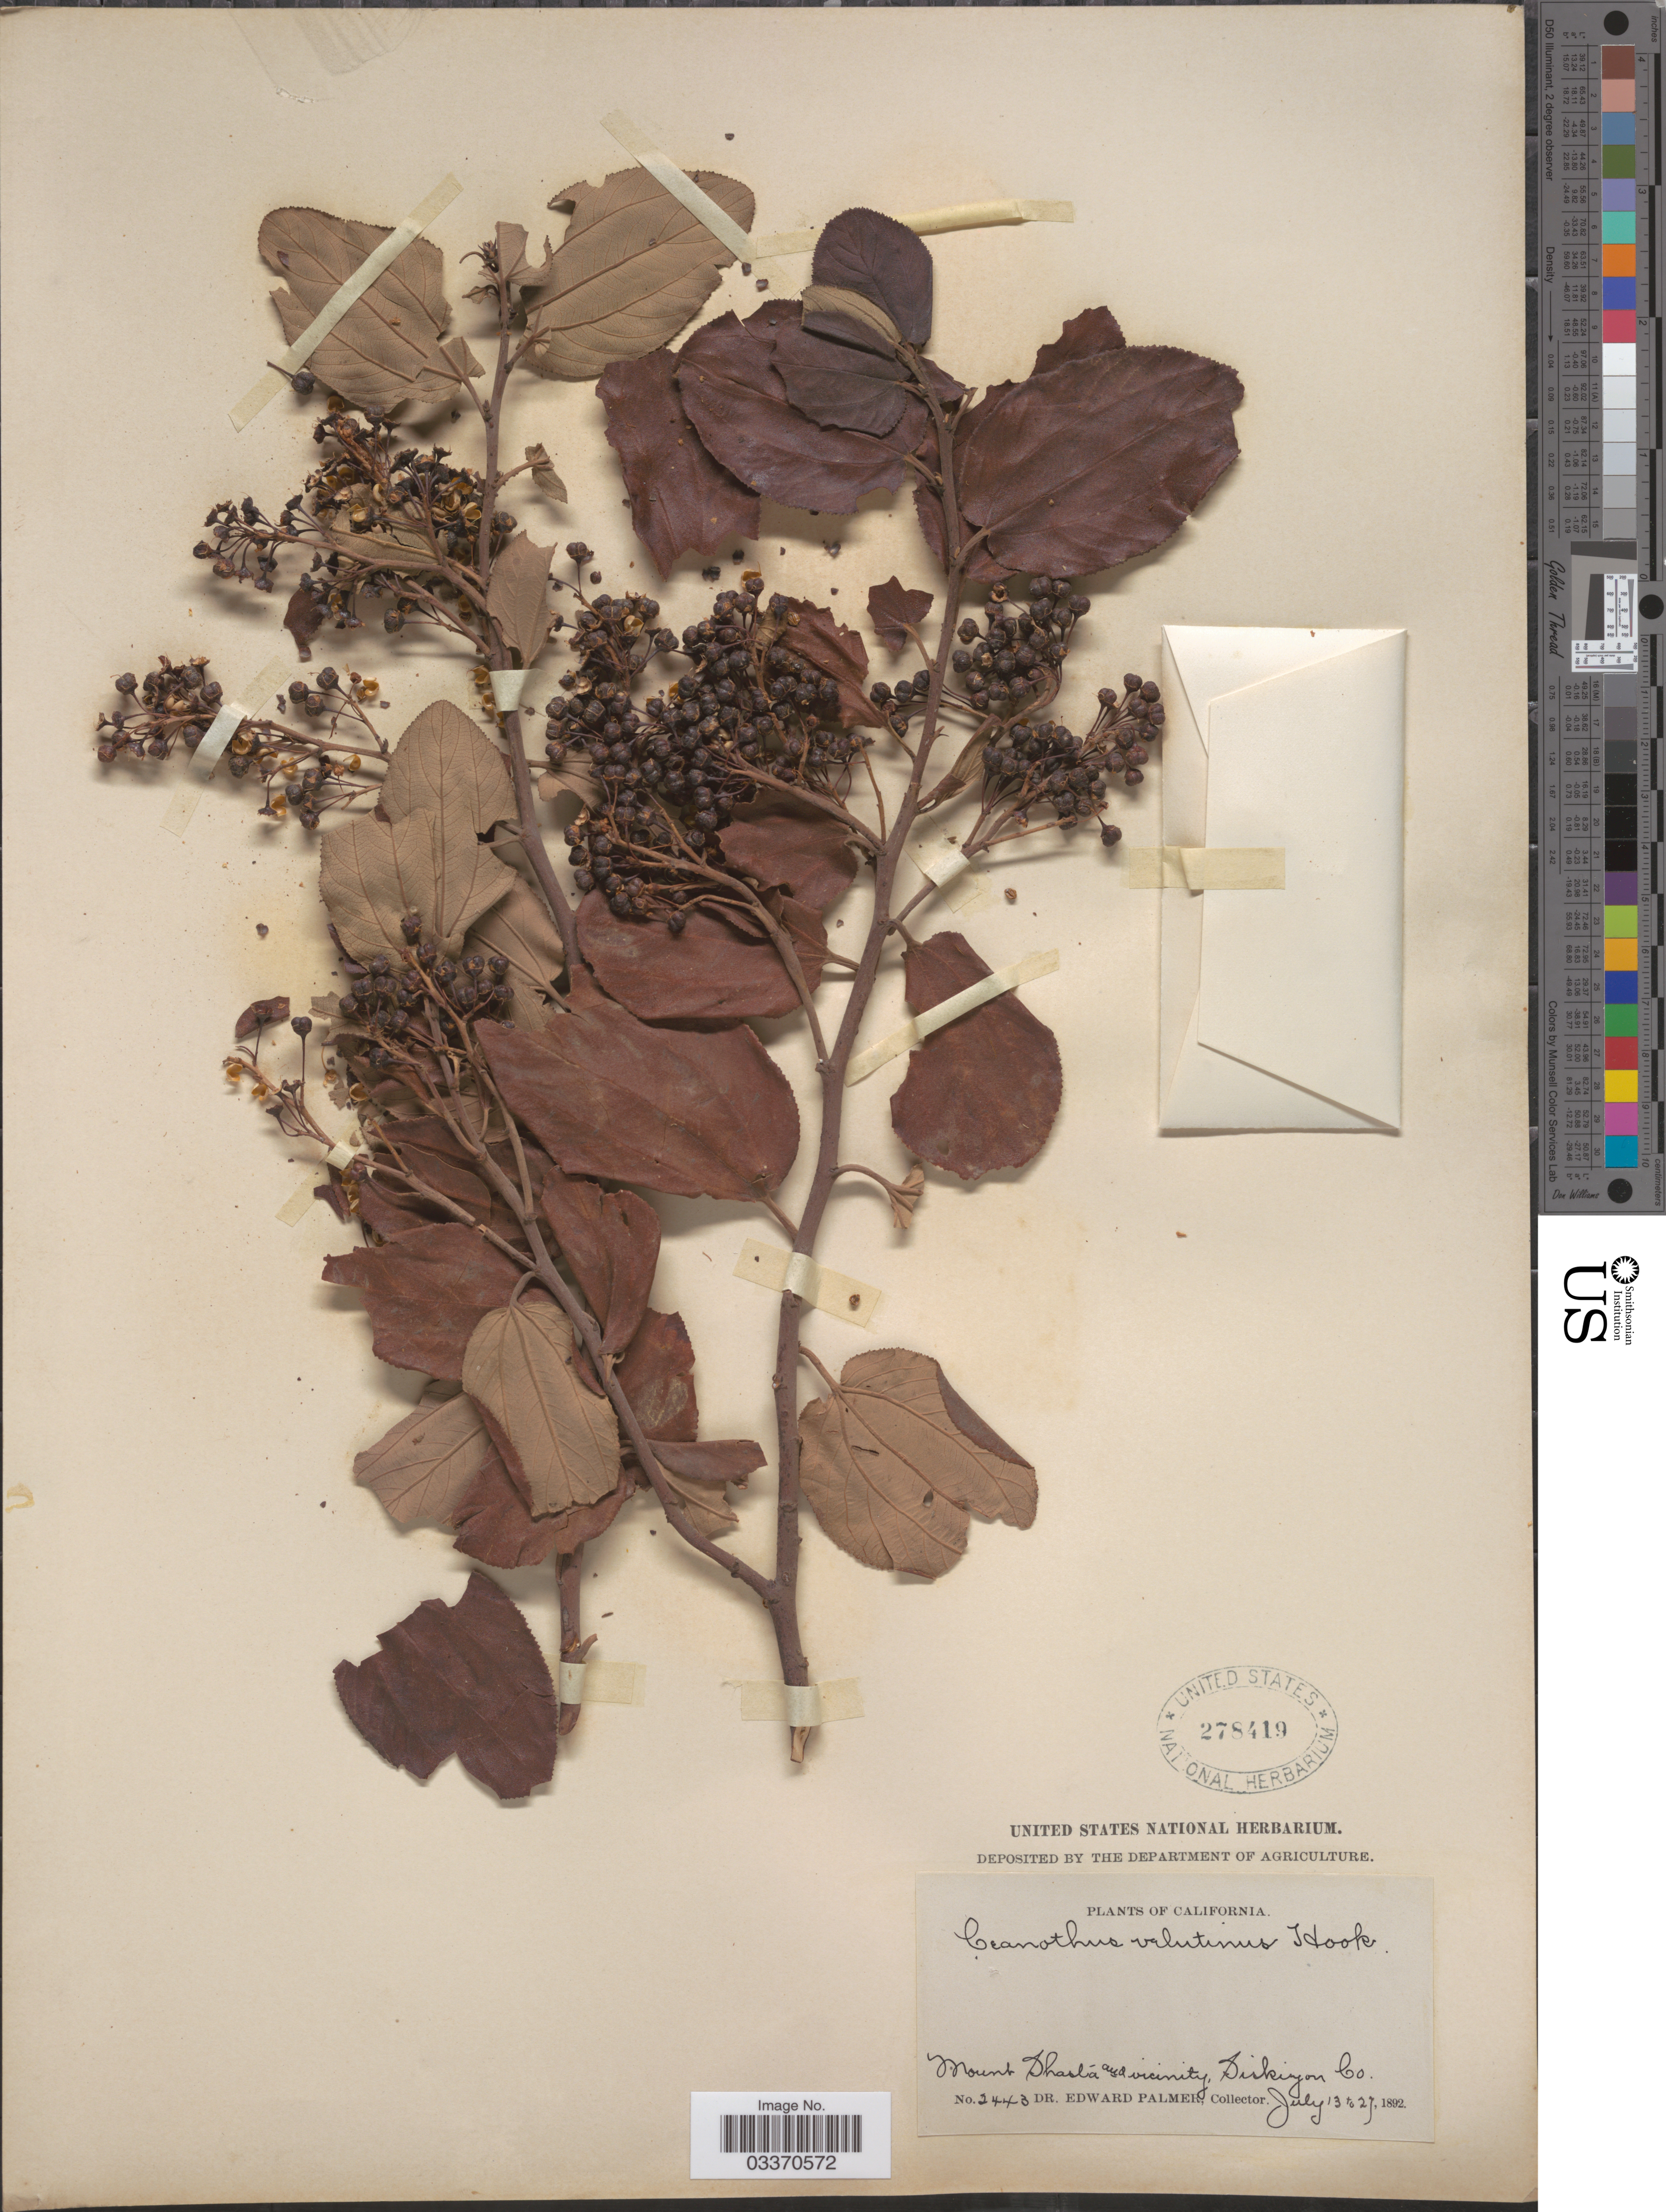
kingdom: Plantae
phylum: Tracheophyta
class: Magnoliopsida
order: Rosales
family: Rhamnaceae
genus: Ceanothus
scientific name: Ceanothus velutinus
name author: Douglas ex Hook.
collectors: E. Palmer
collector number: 2443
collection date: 1892-07-13/1892-07-27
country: United States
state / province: California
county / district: Siskiyou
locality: Mount Shasta and vicinity, Siskiyou Co.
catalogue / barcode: US 278419